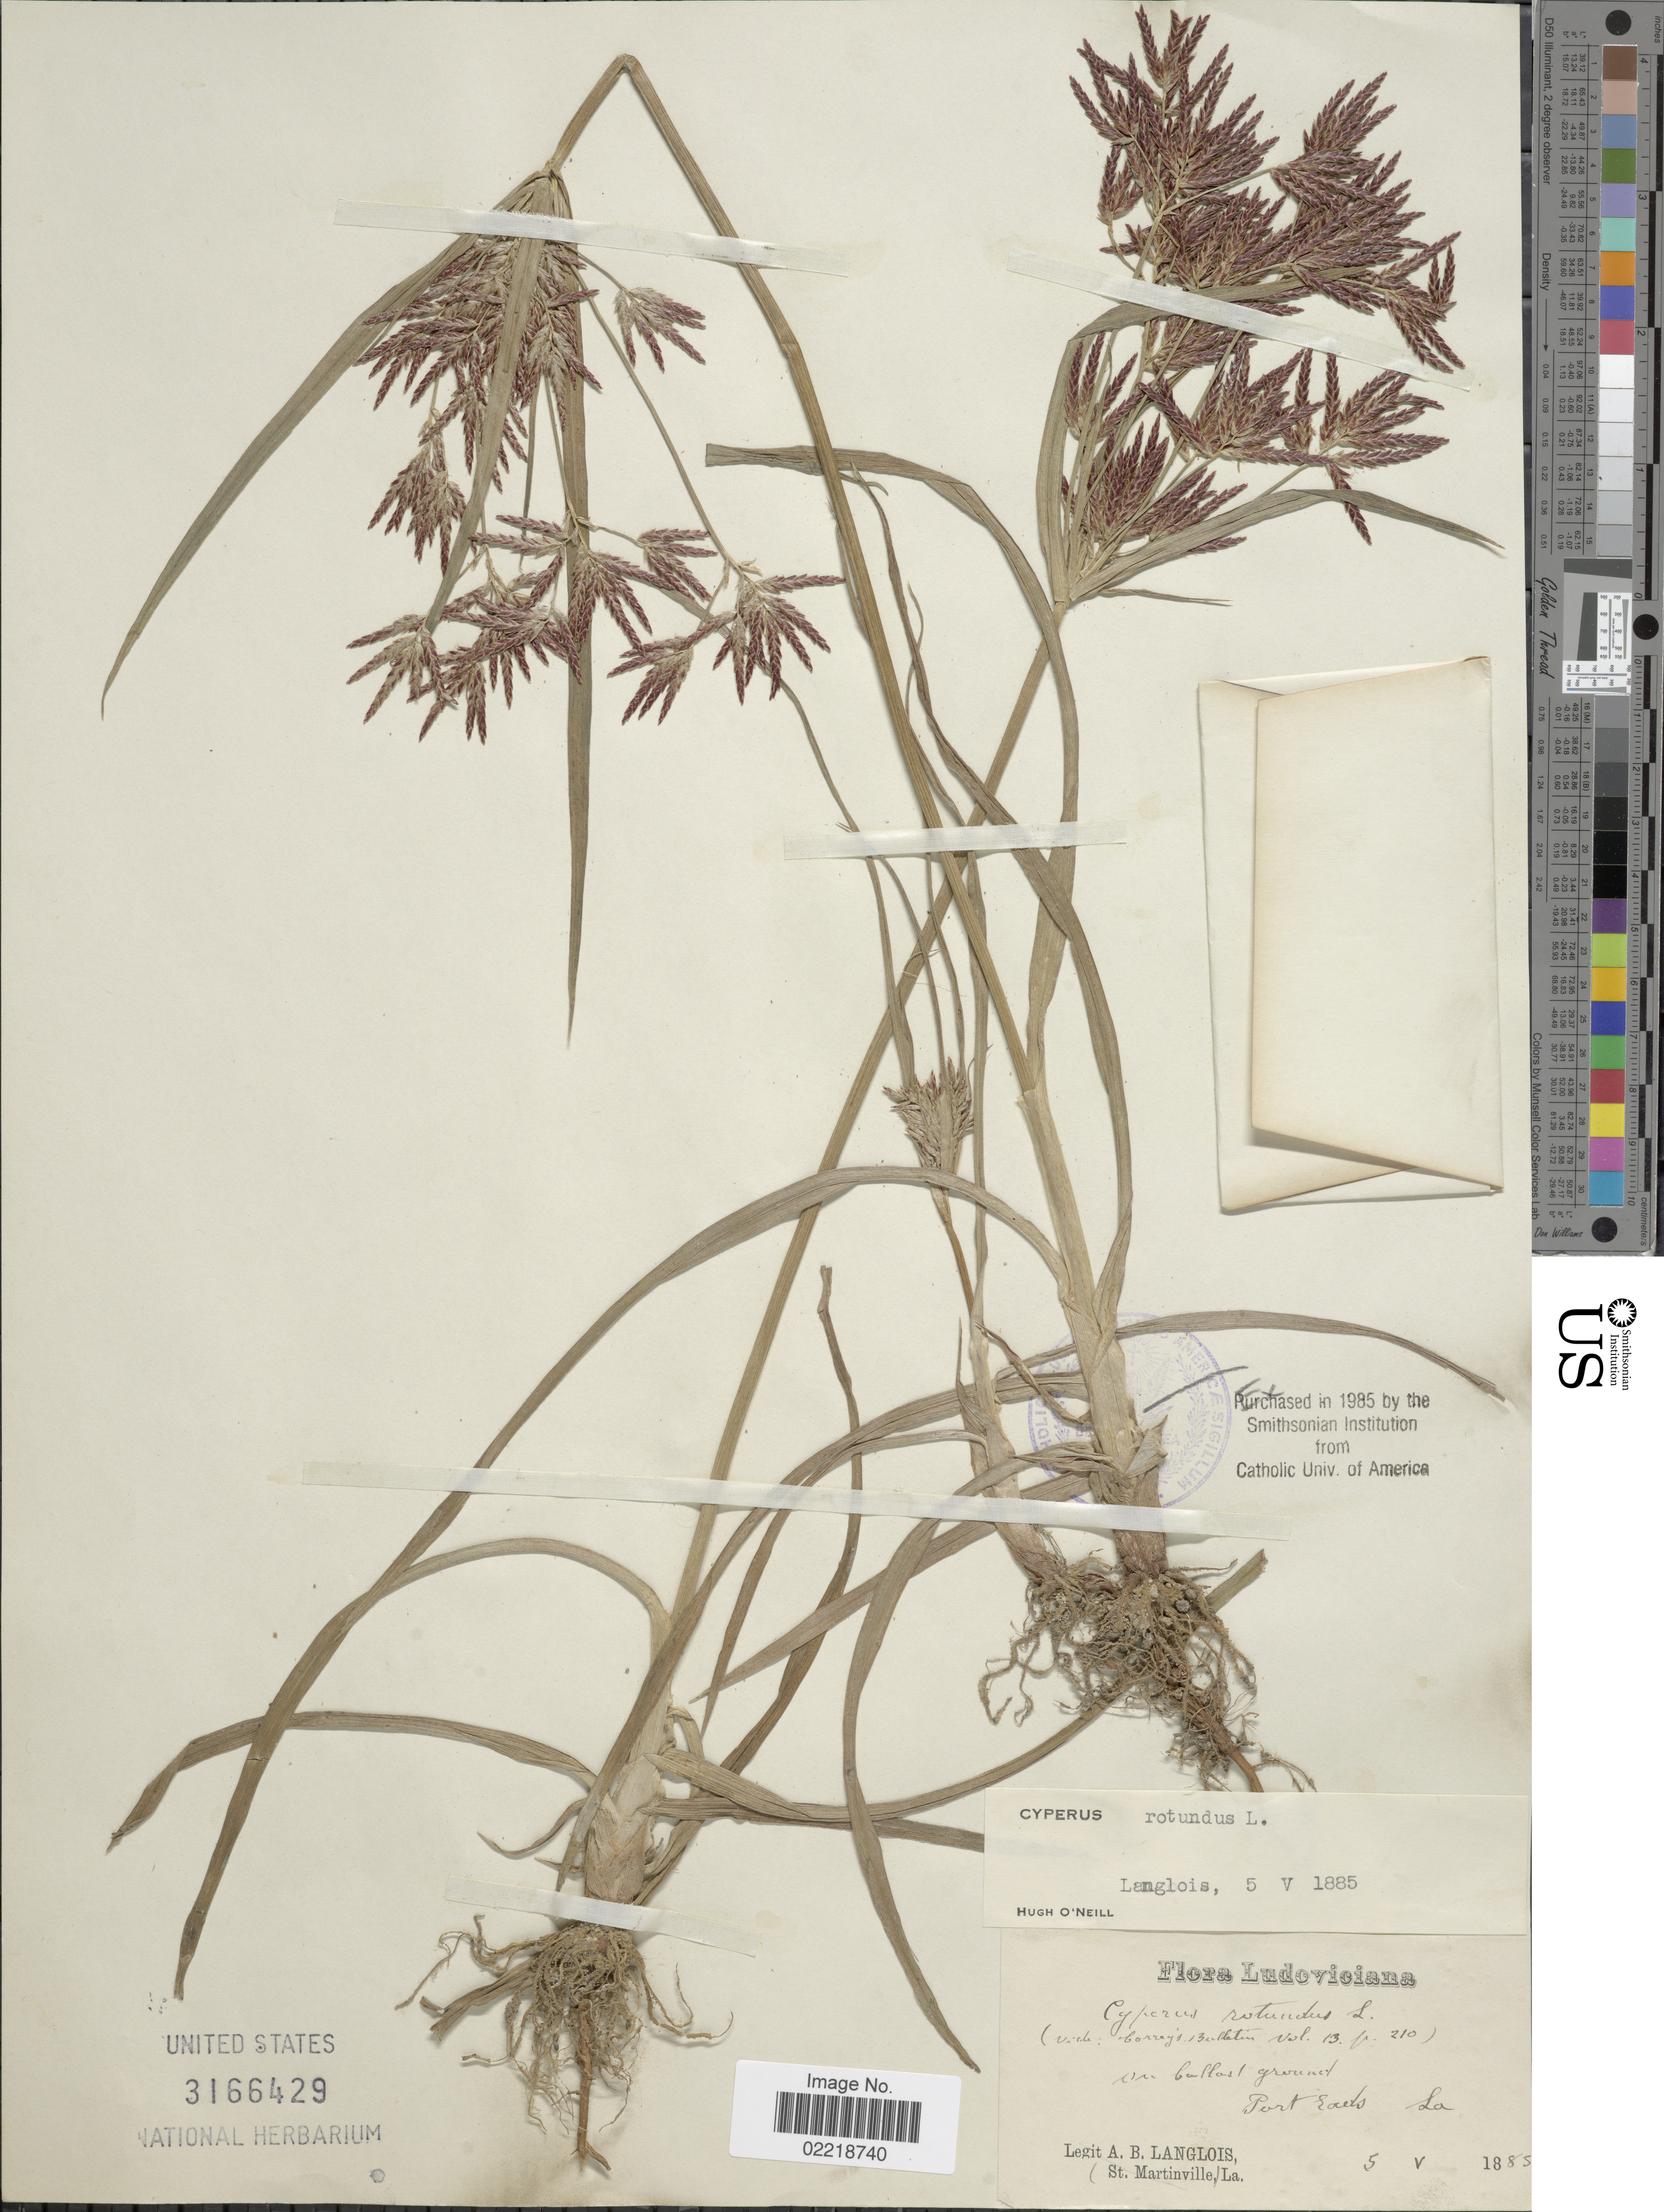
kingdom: Plantae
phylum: Tracheophyta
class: Liliopsida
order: Poales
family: Cyperaceae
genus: Cyperus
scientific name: Cyperus rotundus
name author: L.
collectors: A. Langlois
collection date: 1885-05-05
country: United States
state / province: Louisiana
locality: In ballast grounds Port Eads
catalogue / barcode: US 3166429